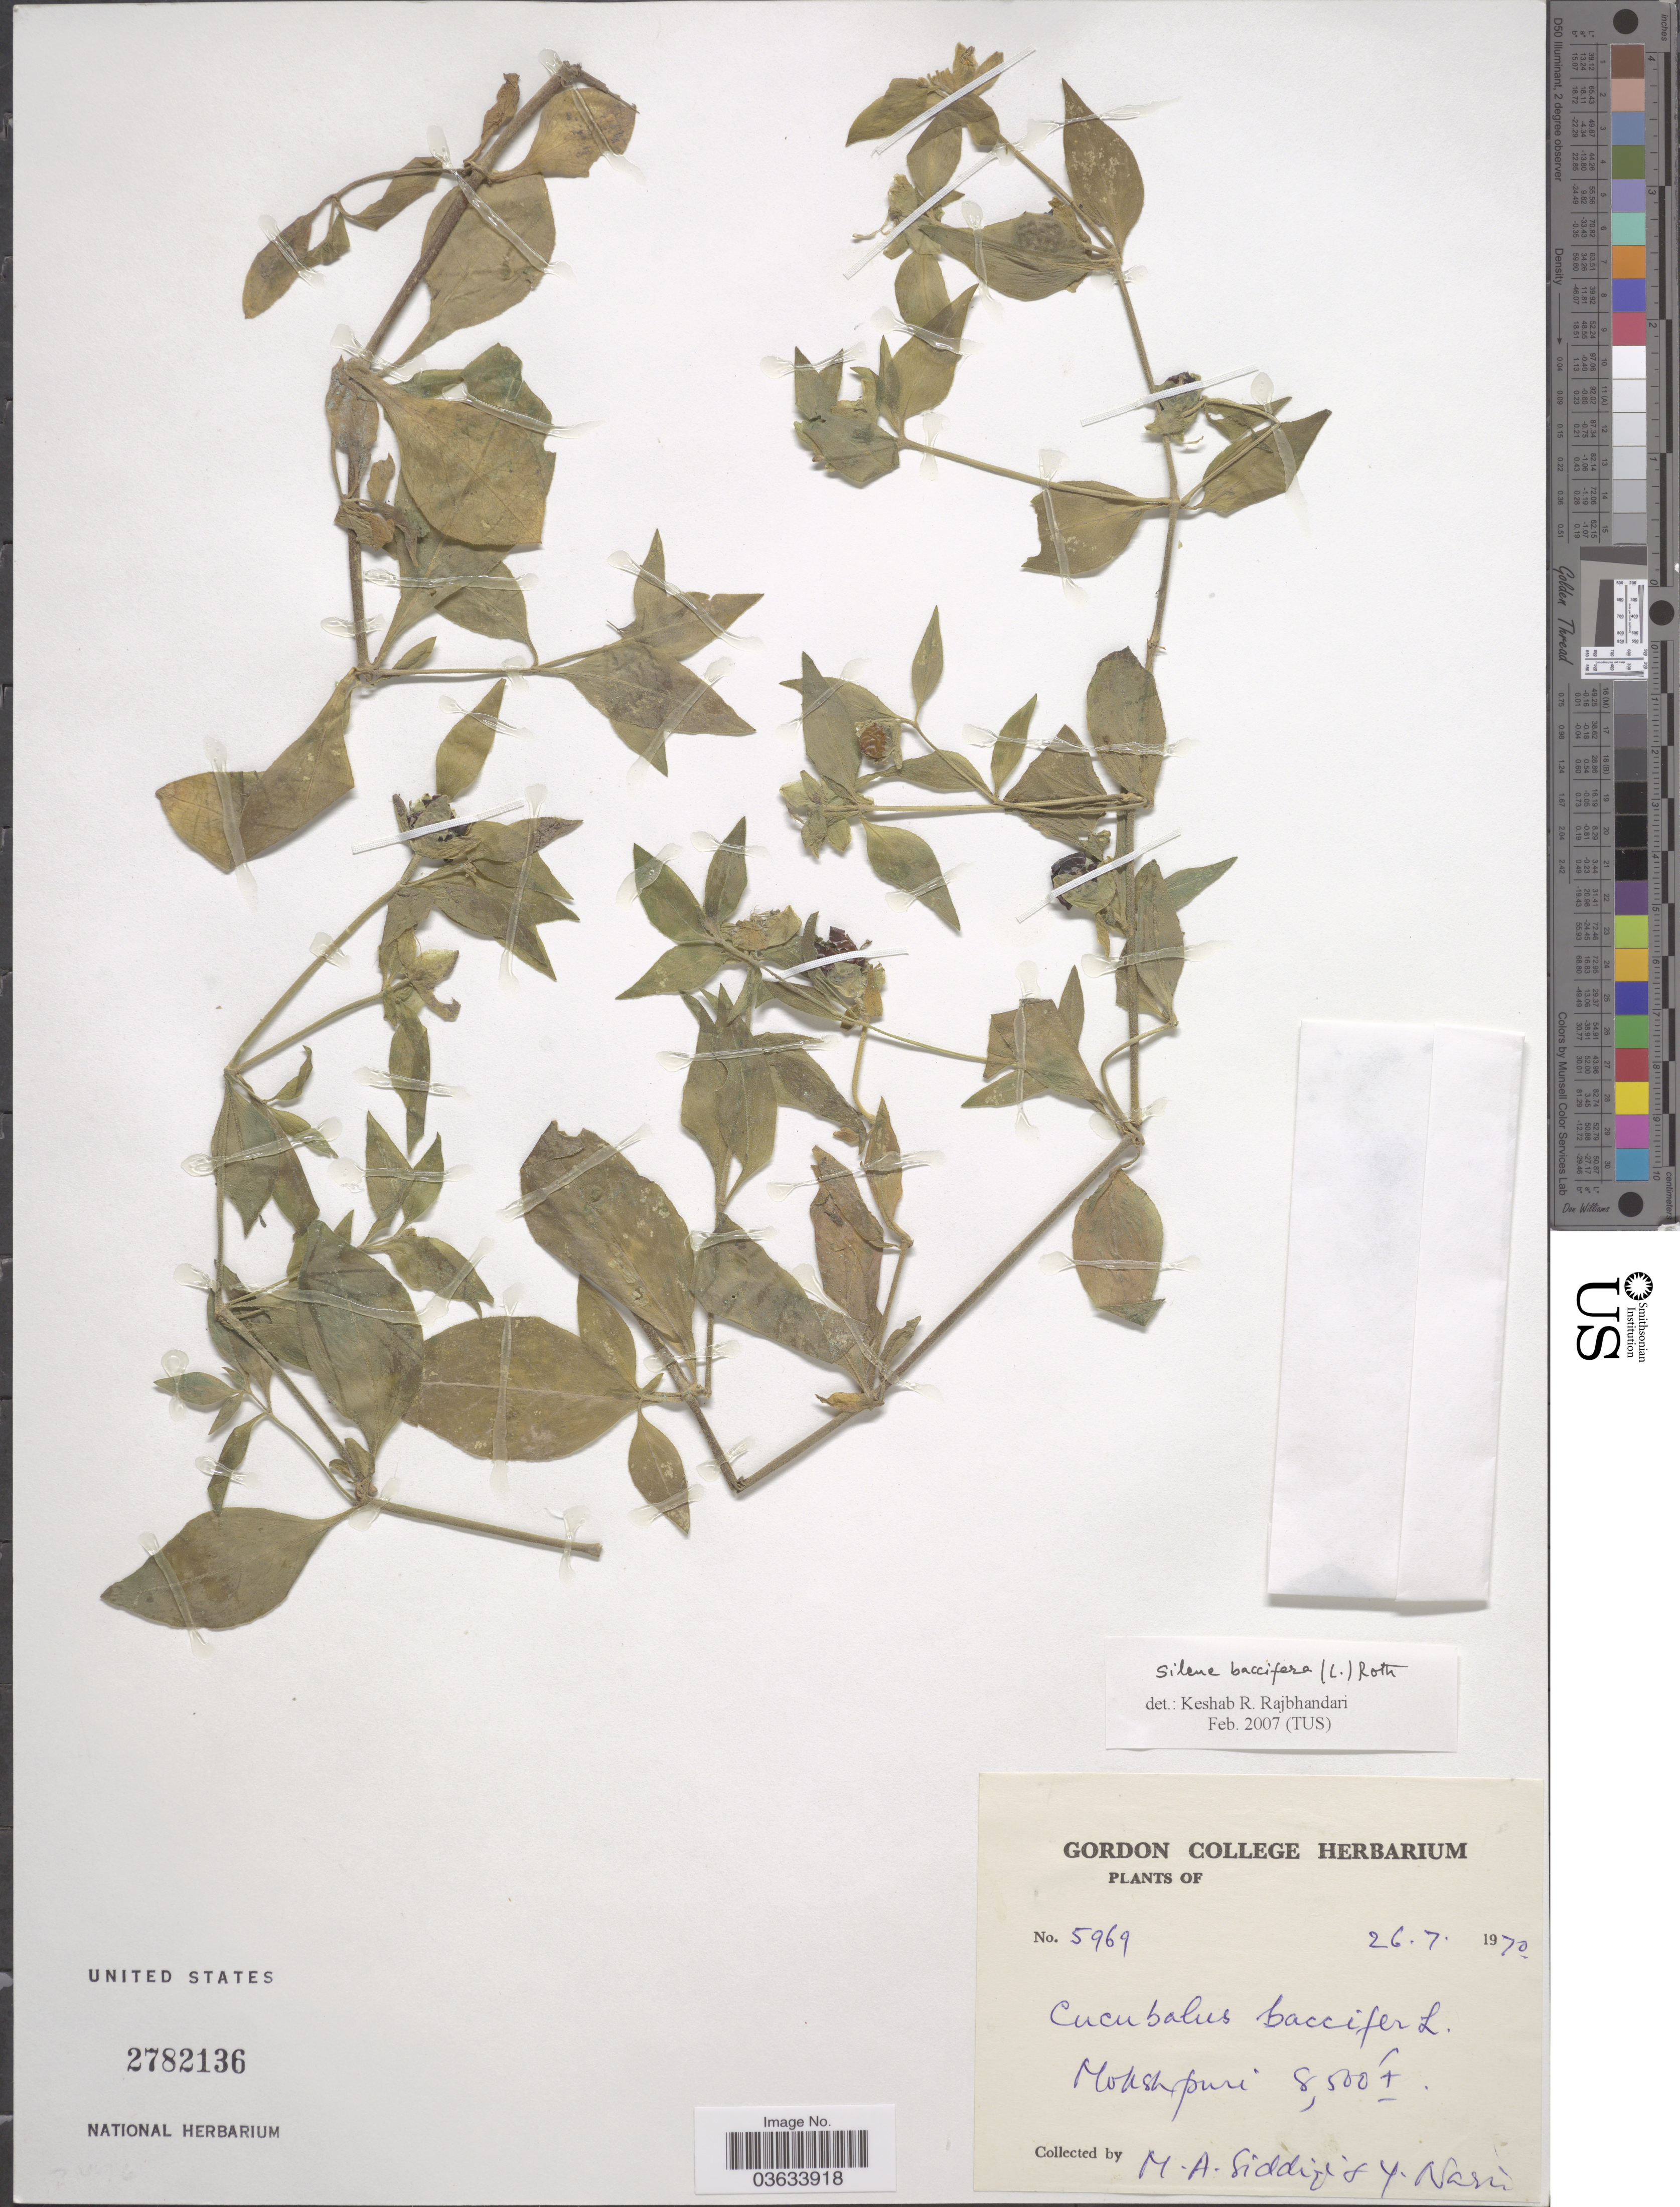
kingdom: Plantae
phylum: Tracheophyta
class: Magnoliopsida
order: Caryophyllales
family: Caryophyllaceae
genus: Silene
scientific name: Silene baccifera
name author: (L.) Durande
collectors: M. Siddiqi & Y. Nasir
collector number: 5969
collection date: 1970-07-26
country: Pakistan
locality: Mokshpuri.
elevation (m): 2591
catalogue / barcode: US 2782136